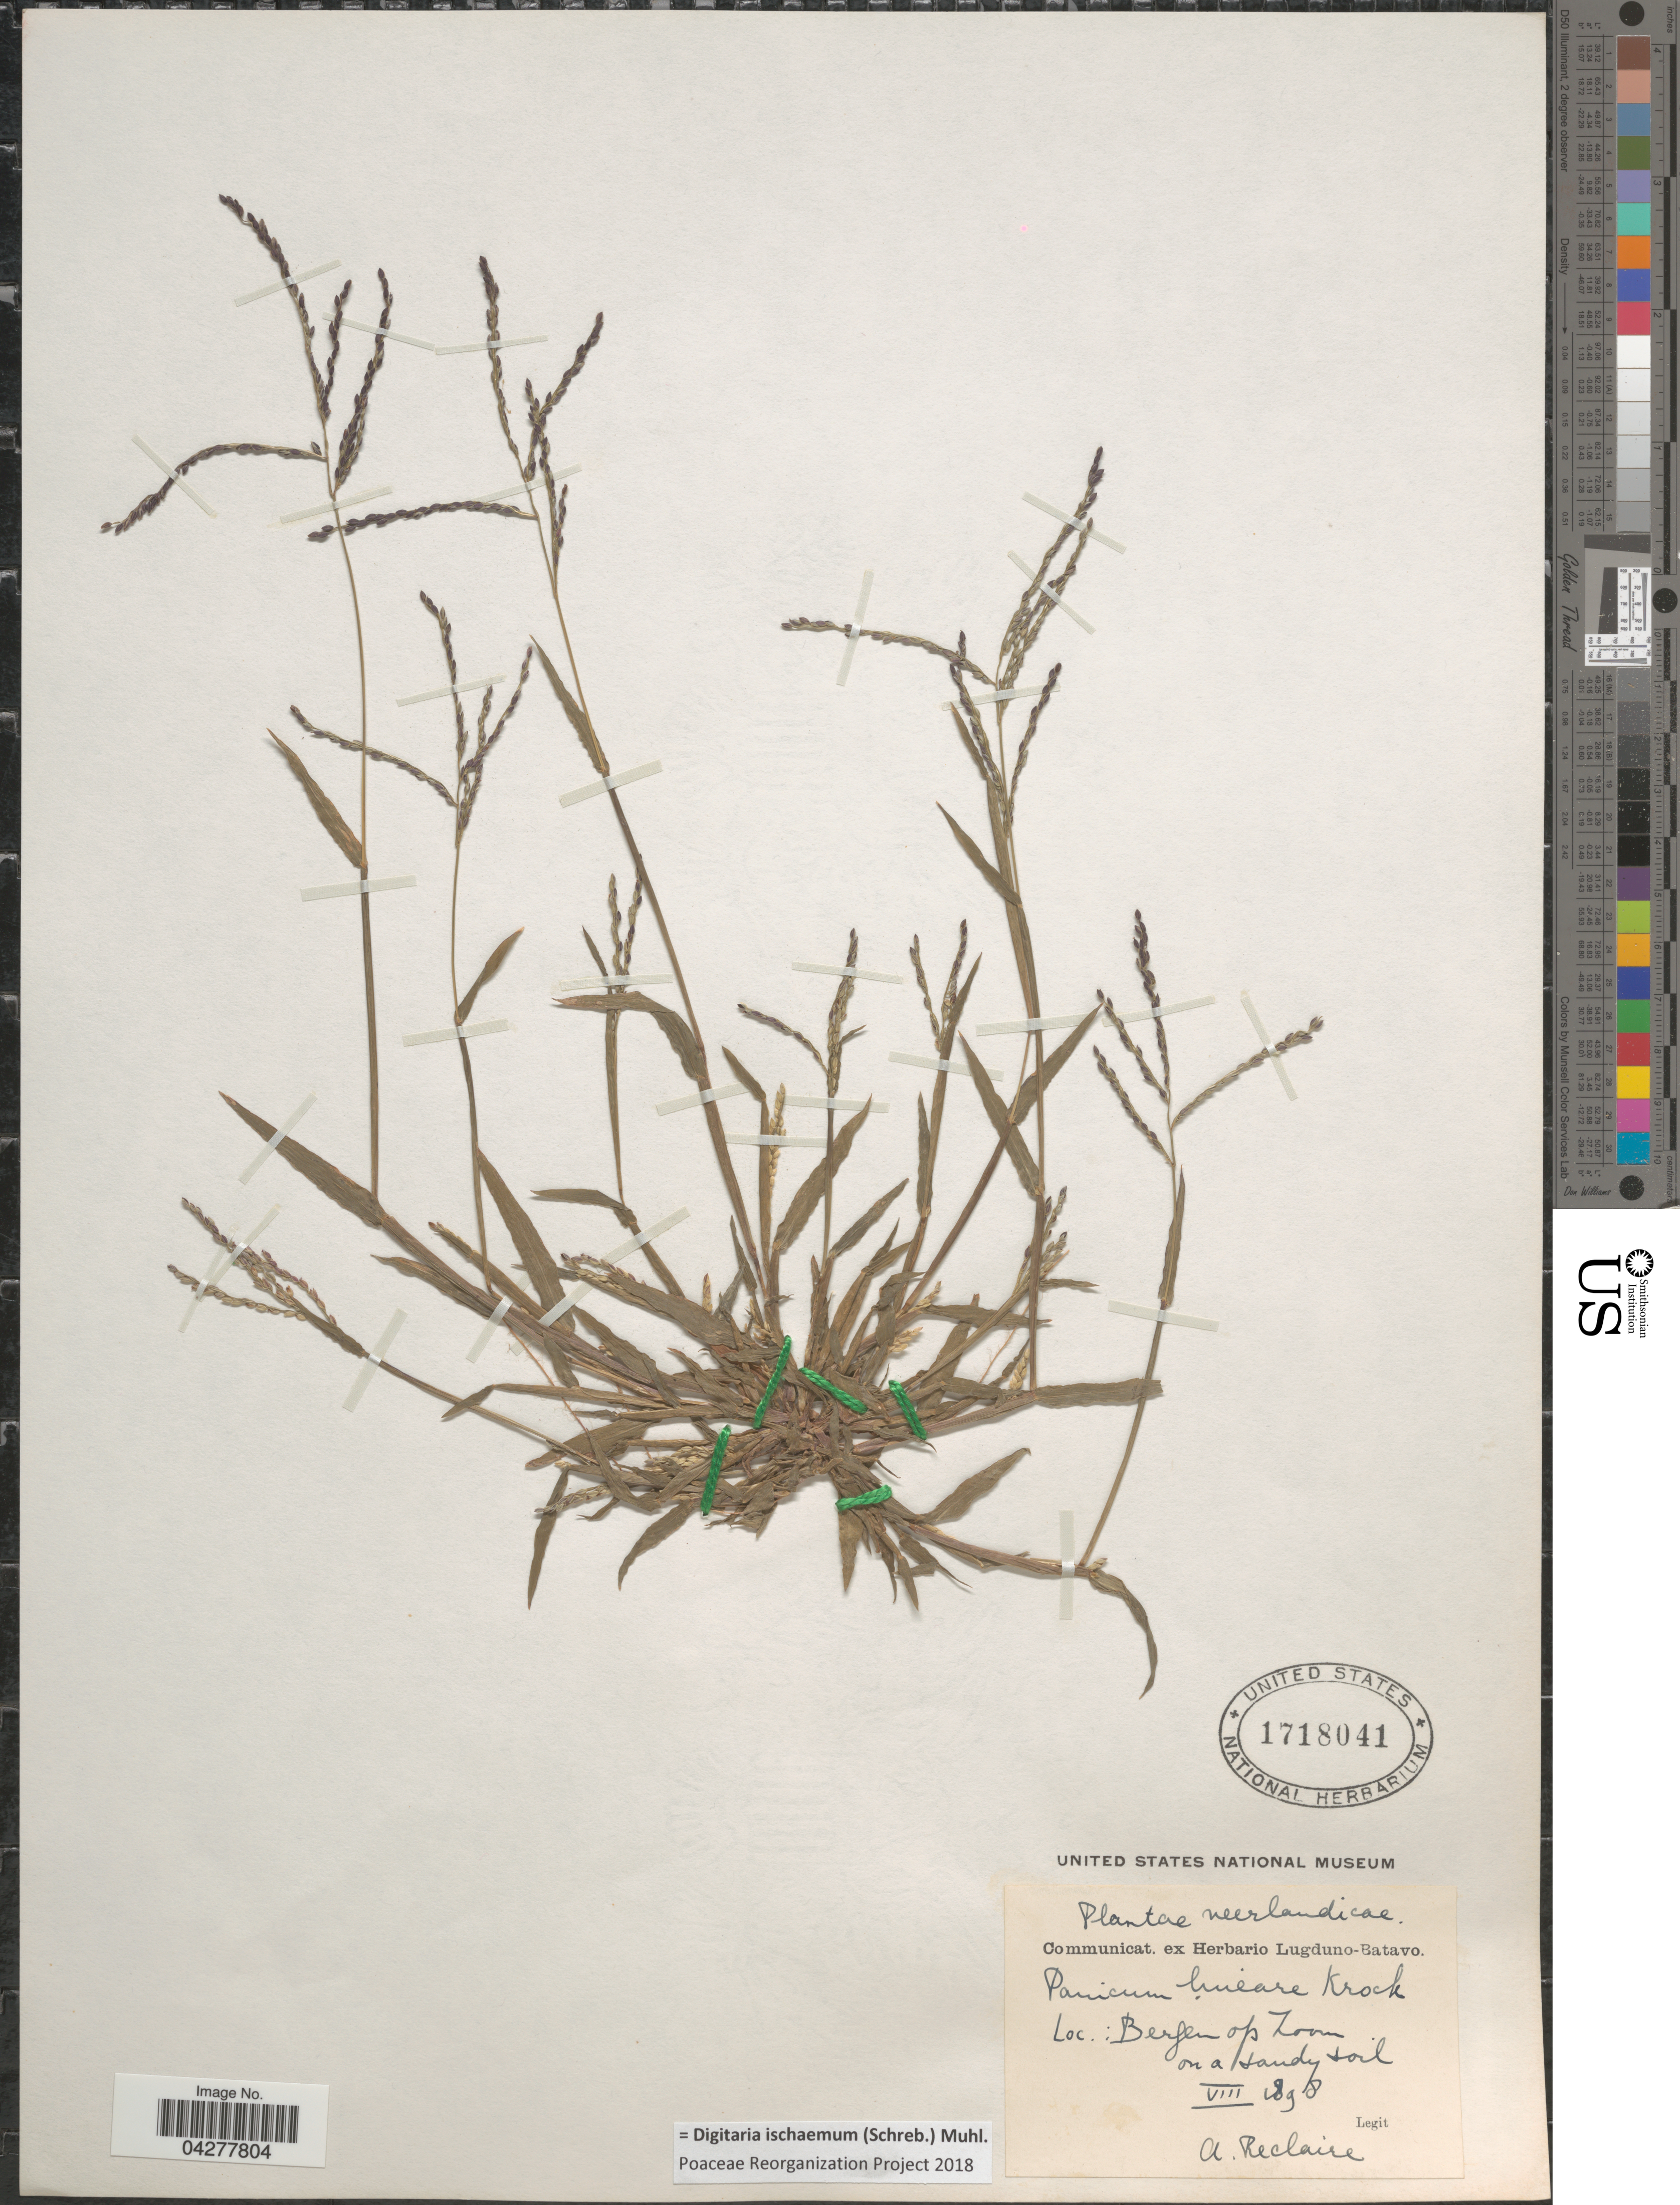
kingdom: Plantae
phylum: Tracheophyta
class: Liliopsida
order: Poales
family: Poaceae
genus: Digitaria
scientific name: Digitaria ischaemum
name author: (Schreber) Schreber ex Muhl.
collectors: A. Reclaire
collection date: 1898-08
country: Netherlands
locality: Neerlandicae. Bergen op Zoom.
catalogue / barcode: US 1718041